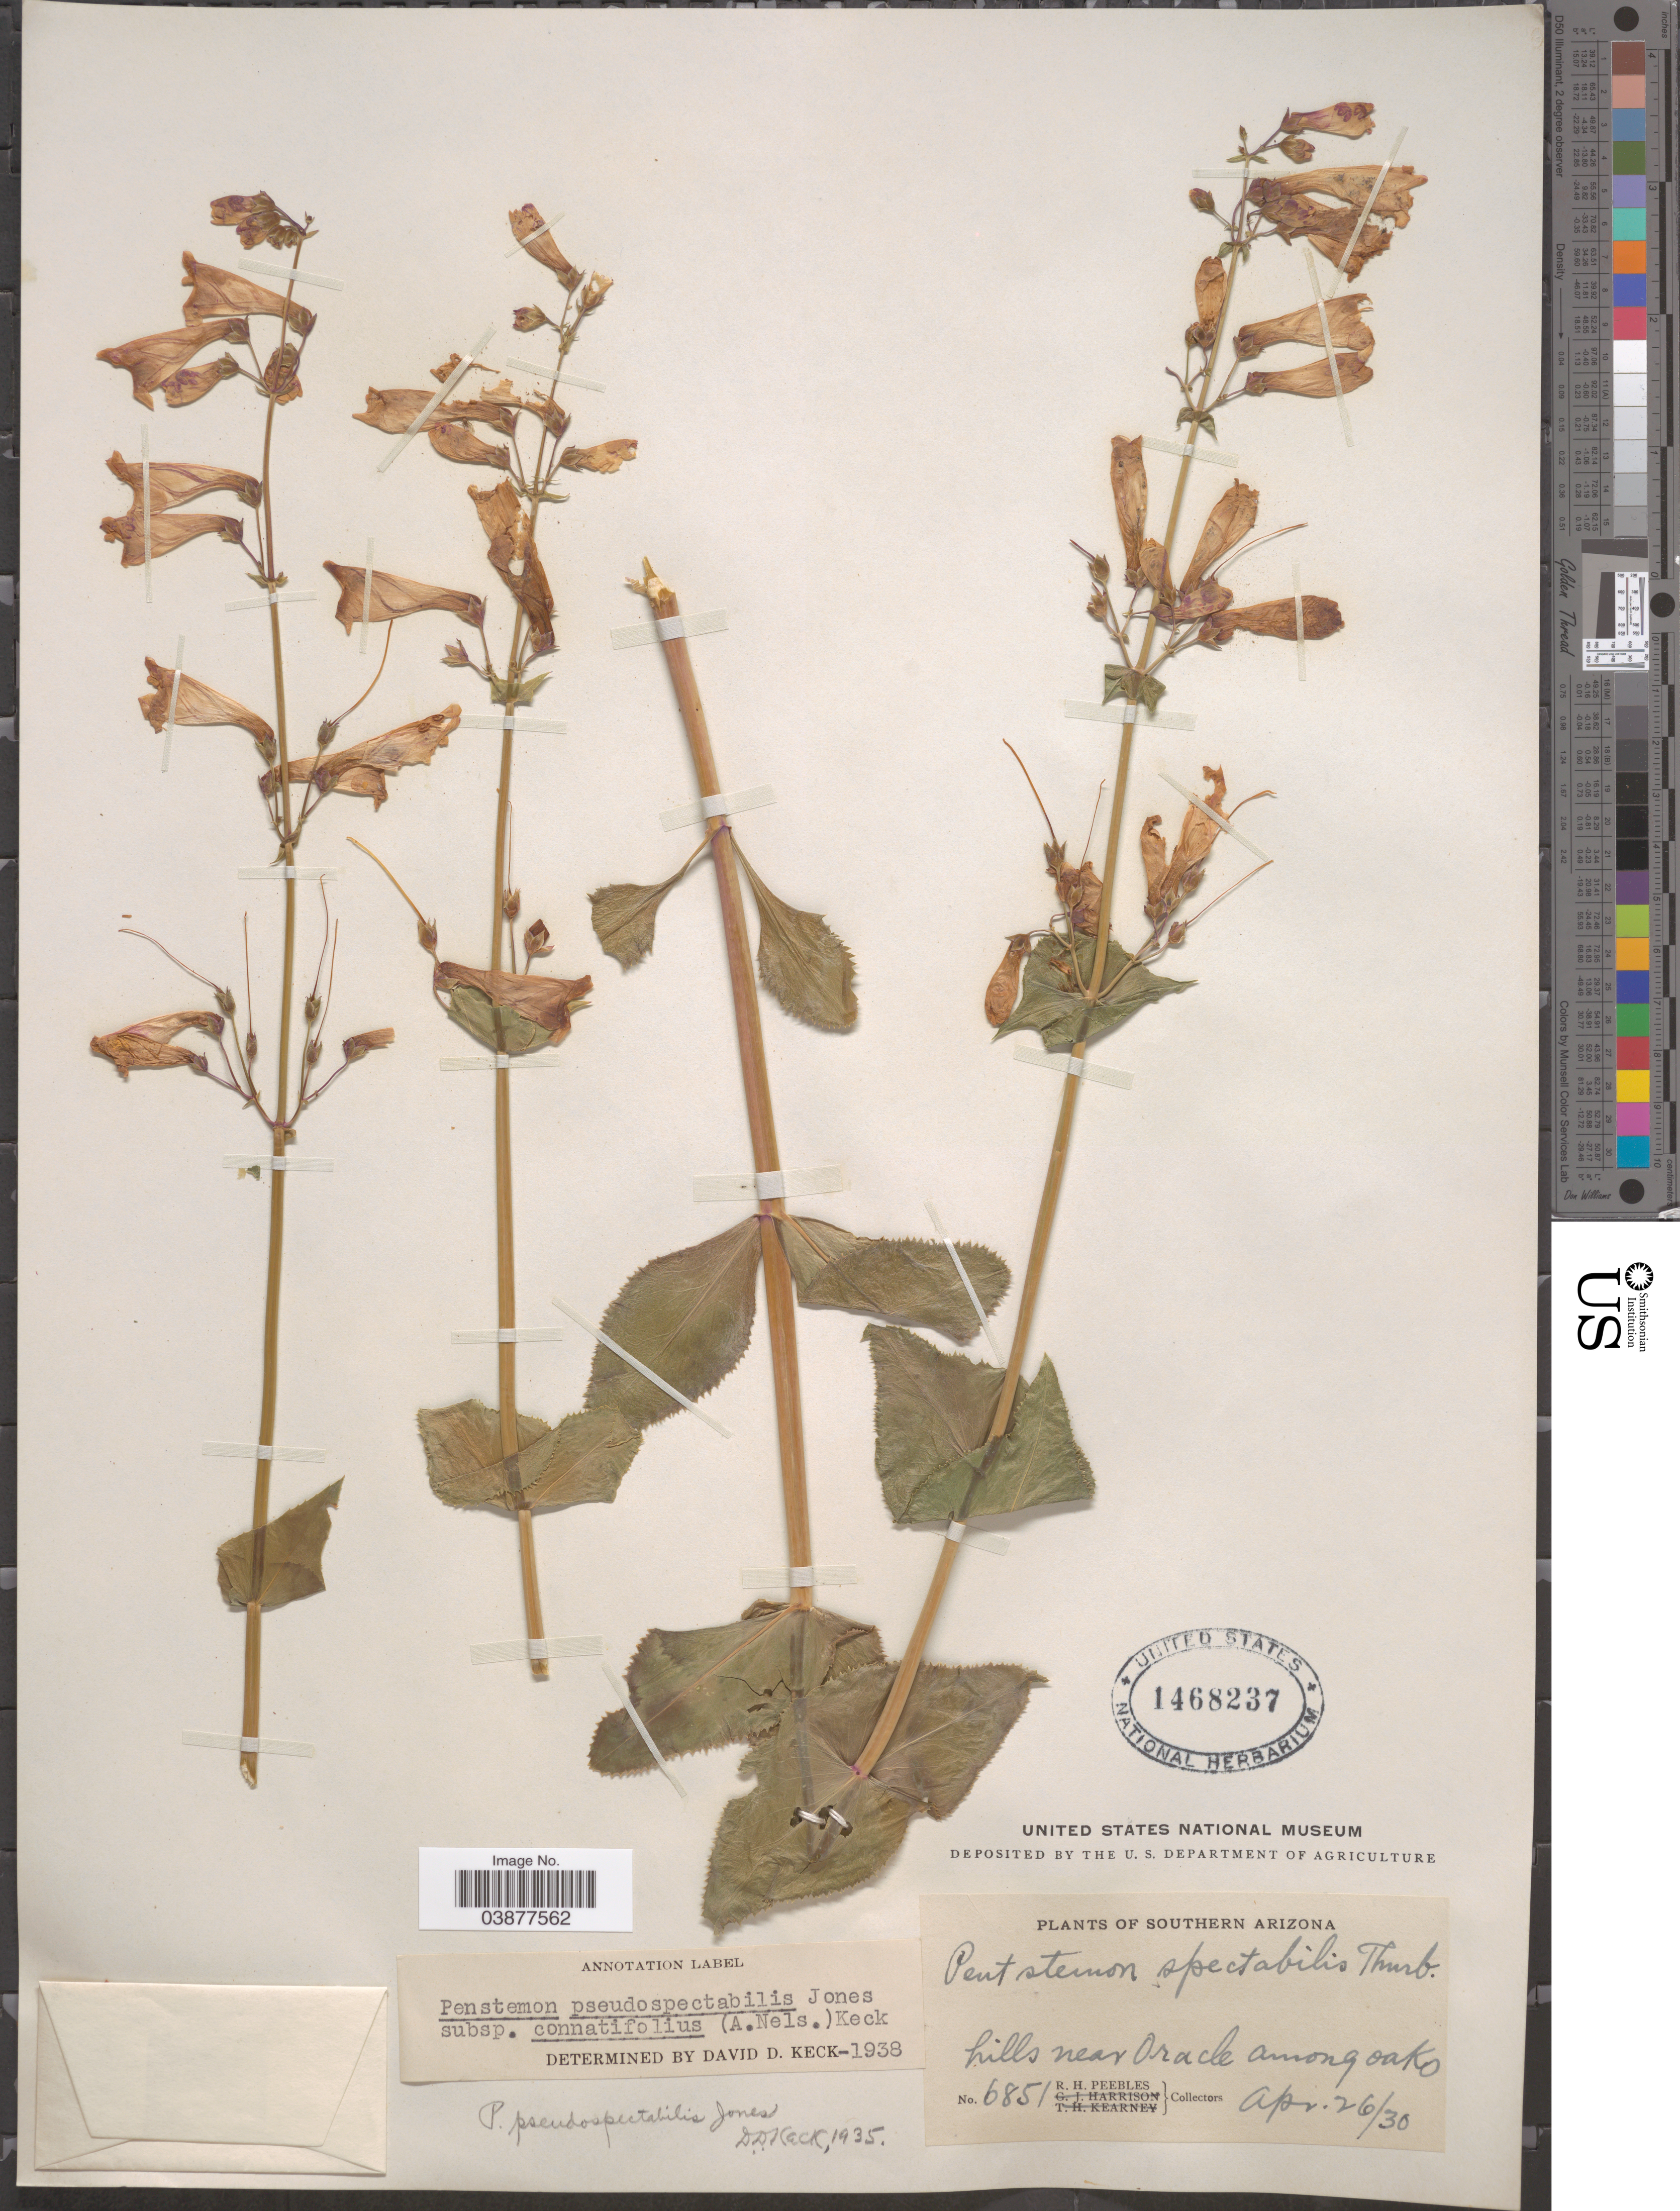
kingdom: Plantae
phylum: Tracheophyta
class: Magnoliopsida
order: Lamiales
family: Plantaginaceae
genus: Penstemon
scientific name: Penstemon pseudospectabilis var. connatifolius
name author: (A. Nelson) D.D. Keck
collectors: R. H. Peebles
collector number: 6851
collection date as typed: Transcribed d/m/y: 26/4/30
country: United States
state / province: Arizona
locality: Southern Arizona. Hills near Oracle among oaks.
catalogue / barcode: US 1468237